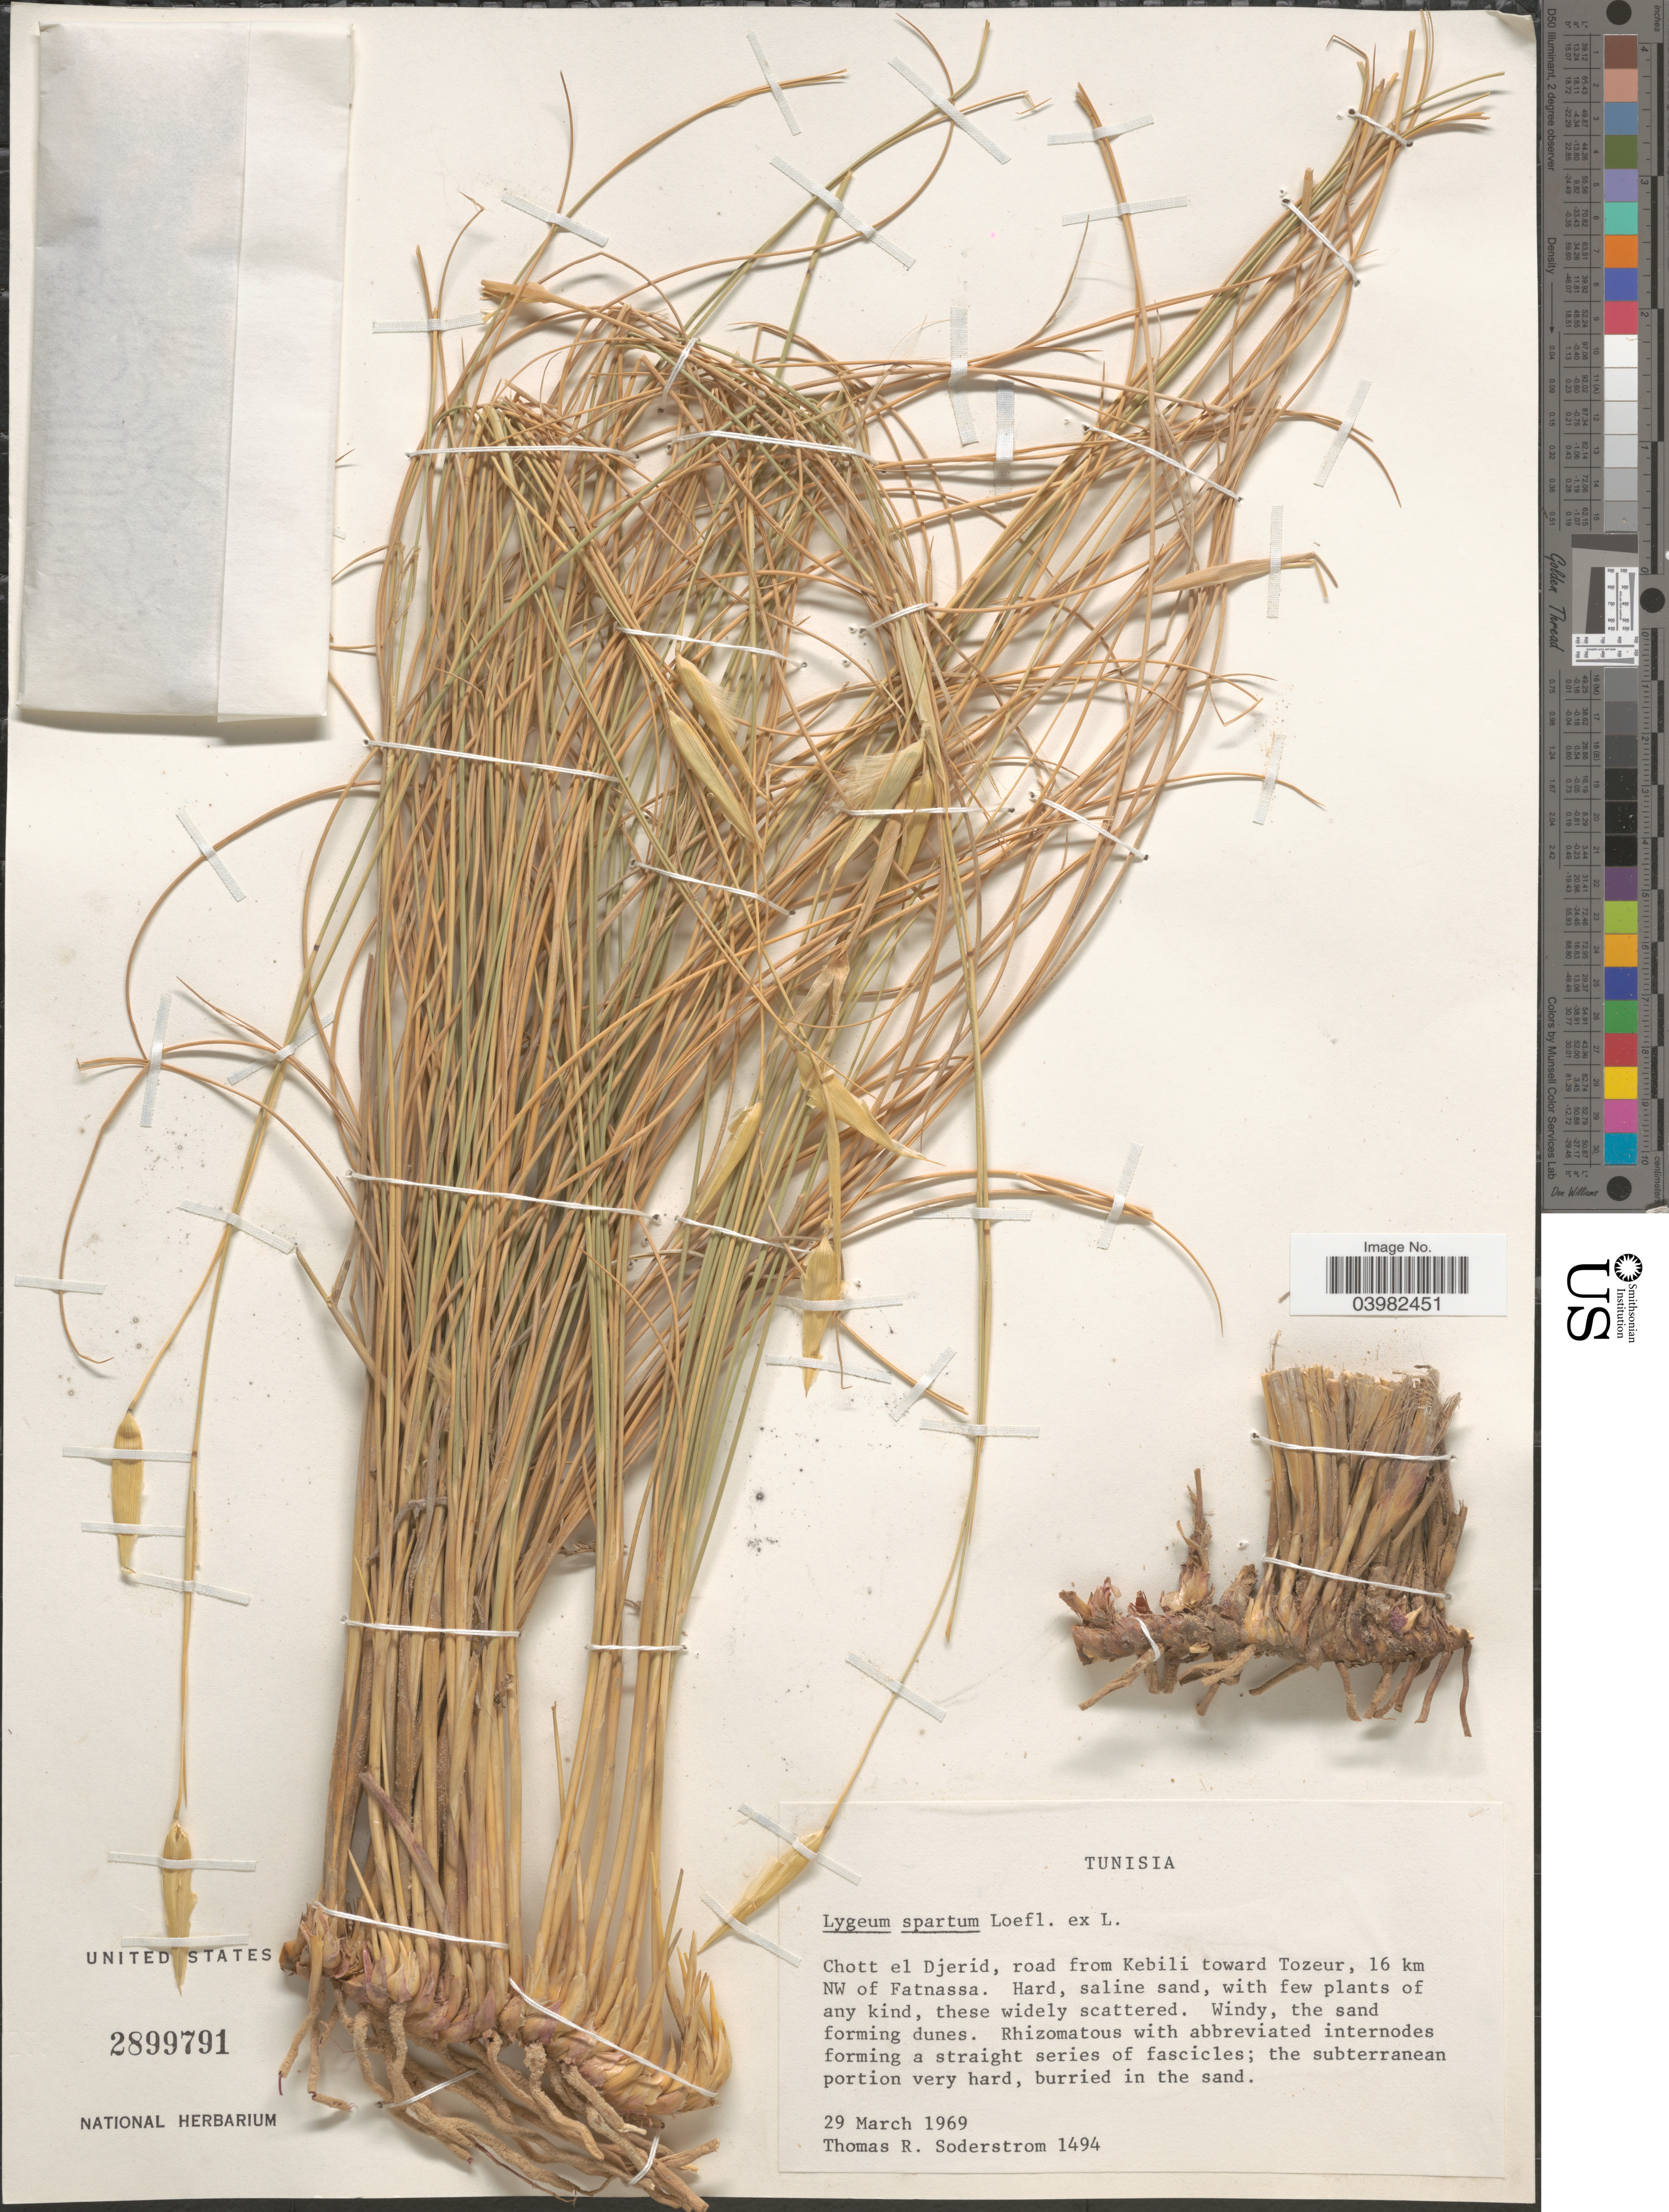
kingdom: Plantae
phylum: Tracheophyta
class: Liliopsida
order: Poales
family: Poaceae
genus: Lygeum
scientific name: Lygeum spartum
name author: L.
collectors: T. R. Soderstrom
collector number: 1494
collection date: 1969-03-29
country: Tunisia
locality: Chott el Djerid, road from Kebili toward Tozeur, 16 km NW of Fatnassa.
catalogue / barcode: US 2899791